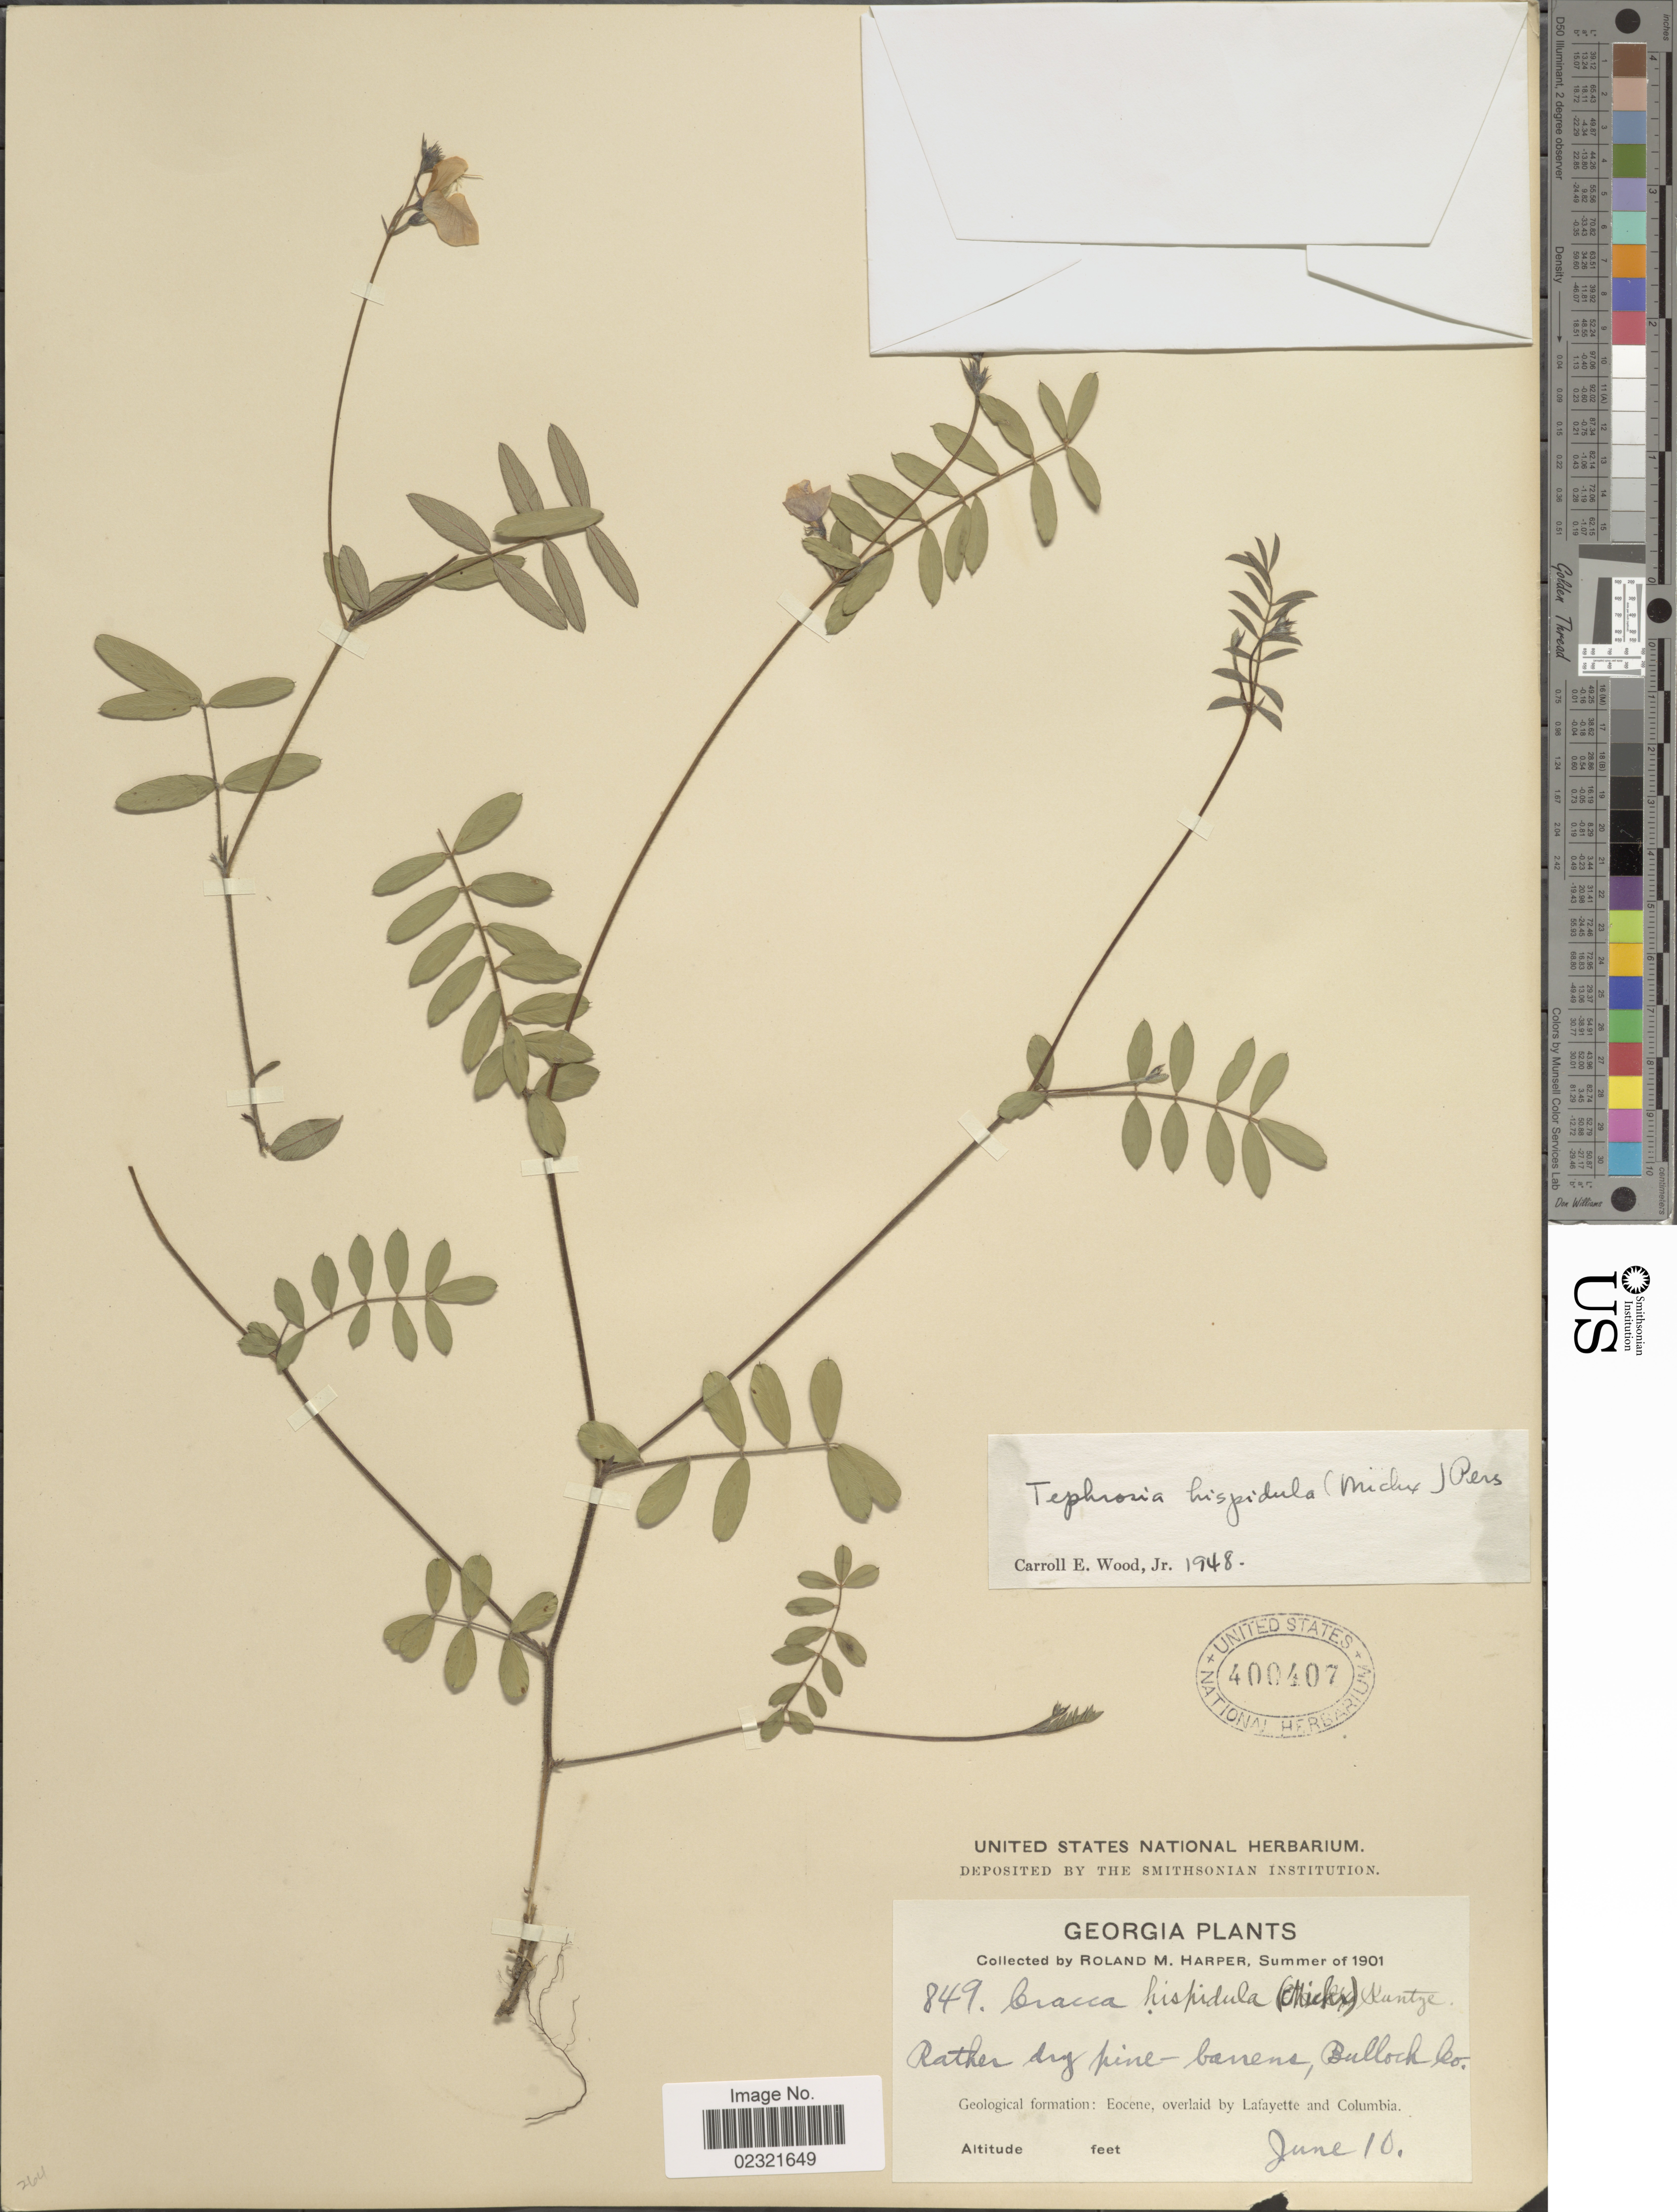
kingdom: Plantae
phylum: Tracheophyta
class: Magnoliopsida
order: Fabales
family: Fabaceae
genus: Tephrosia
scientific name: Tephrosia hispidula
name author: (Michx.) Pers.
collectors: R. M. Harper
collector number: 849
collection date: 1901-06-10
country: United States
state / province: Georgia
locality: Rather dry pine-barrens, Bullock Co, Geological formation: Eocene, overlaid by Lafayette and Columbia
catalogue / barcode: US 400407